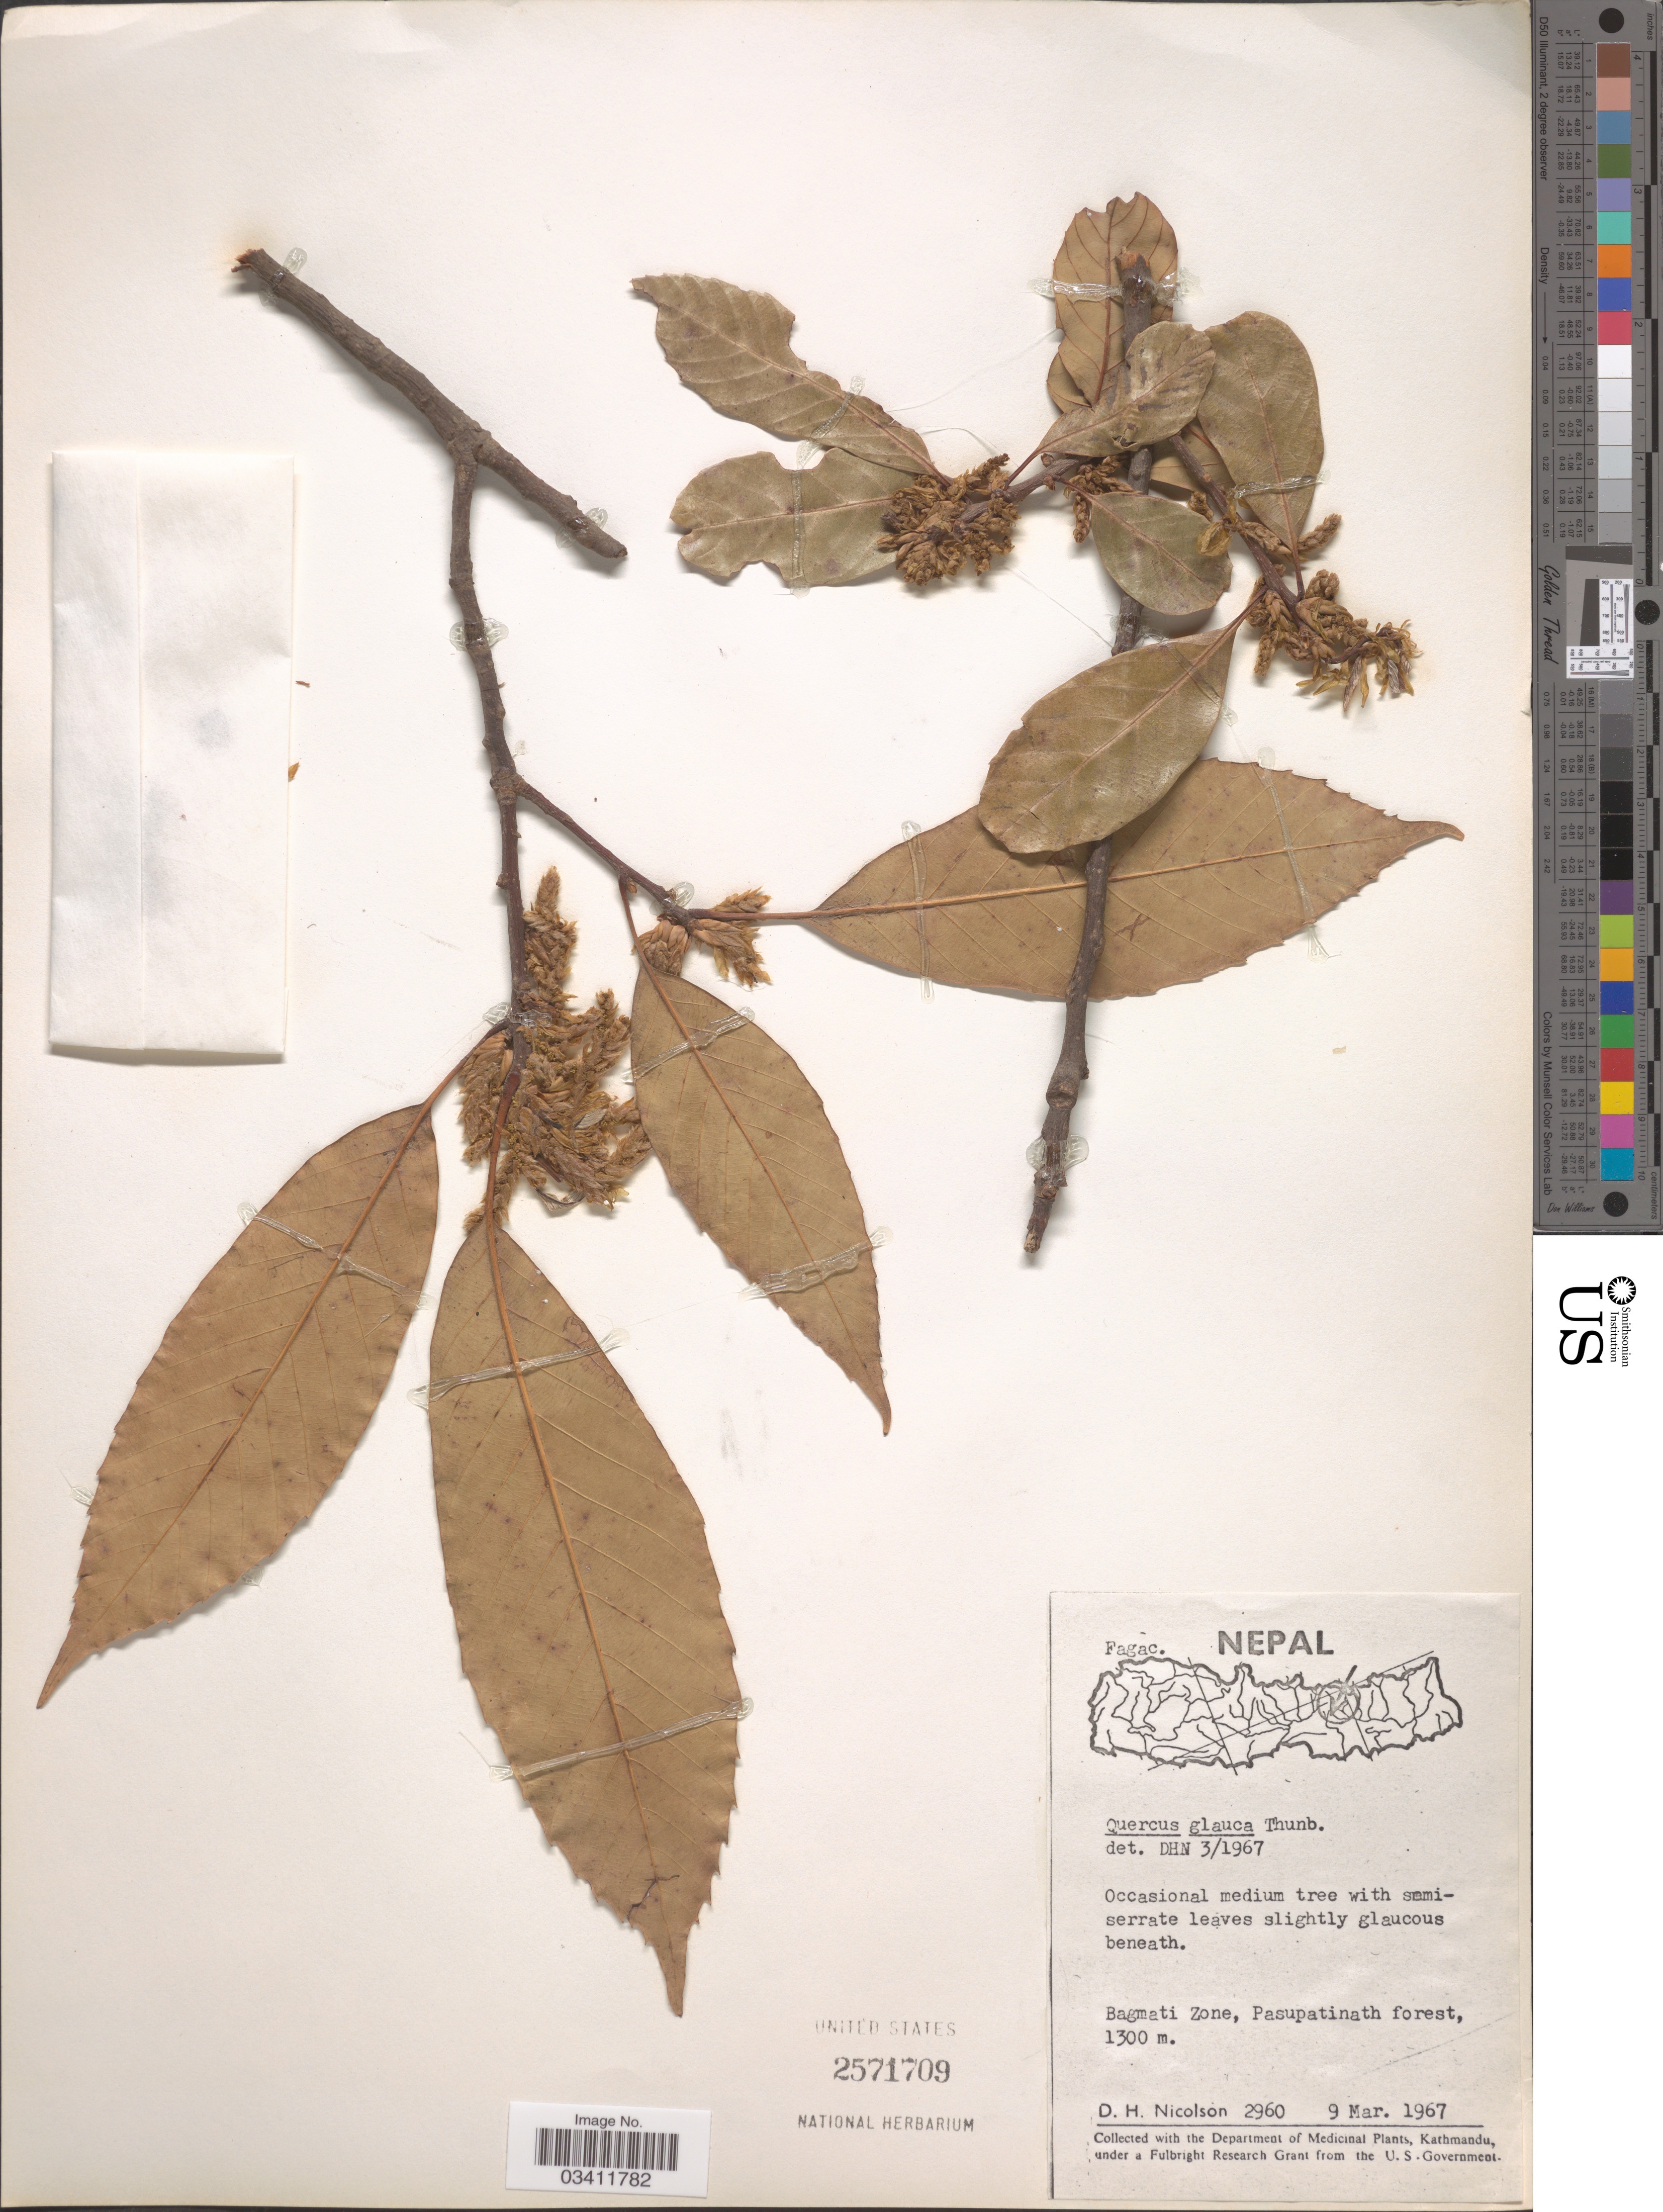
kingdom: Plantae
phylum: Tracheophyta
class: Magnoliopsida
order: Fagales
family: Fagaceae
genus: Quercus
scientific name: Quercus glauca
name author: Thunb.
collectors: D. H. Nicolson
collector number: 2960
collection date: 1967-03-09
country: Nepal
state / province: Bagmati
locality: Bagmati Zone, Pasupatinath forest.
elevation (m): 1300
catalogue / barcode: US 2571709